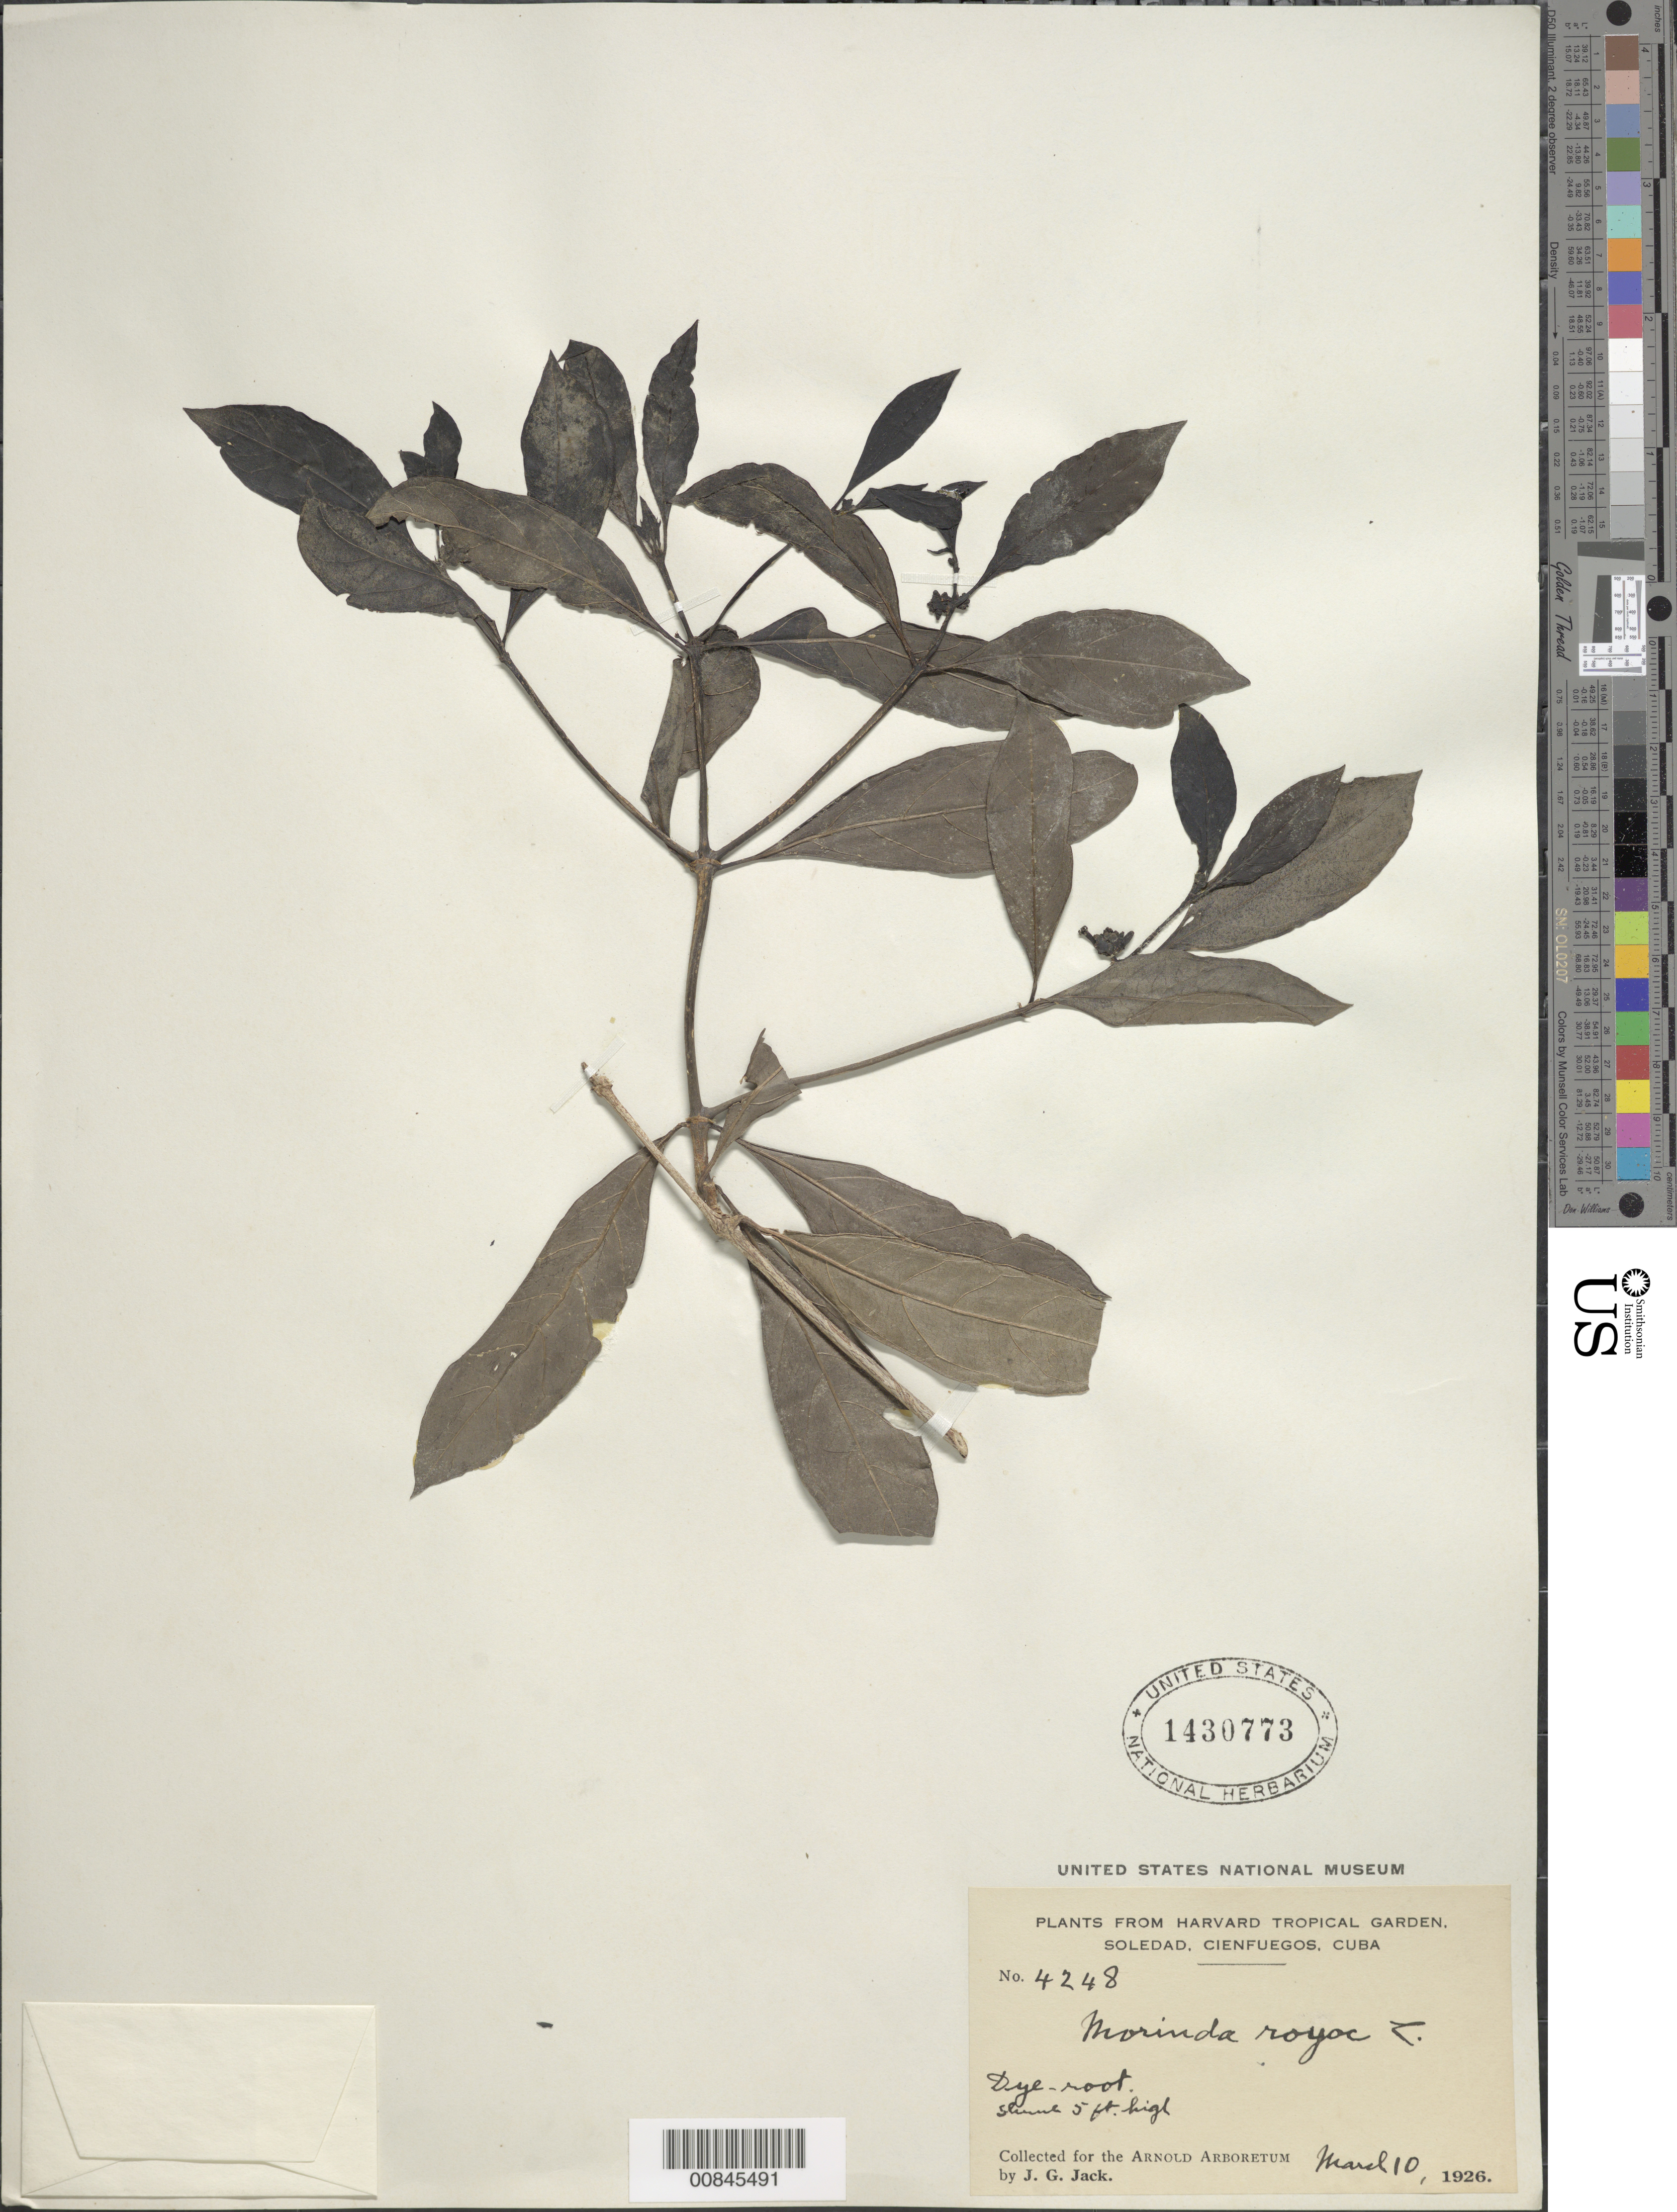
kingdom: Plantae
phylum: Tracheophyta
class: Magnoliopsida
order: Gentianales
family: Rubiaceae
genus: Morinda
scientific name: Morinda royoc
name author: L.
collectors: J. G. Jack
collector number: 4248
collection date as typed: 10 Mar 1926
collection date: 1926-03-10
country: Cuba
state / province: Las Villas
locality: Soledad, Cienfuegos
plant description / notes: Common name: Dye-root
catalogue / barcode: US 1430773